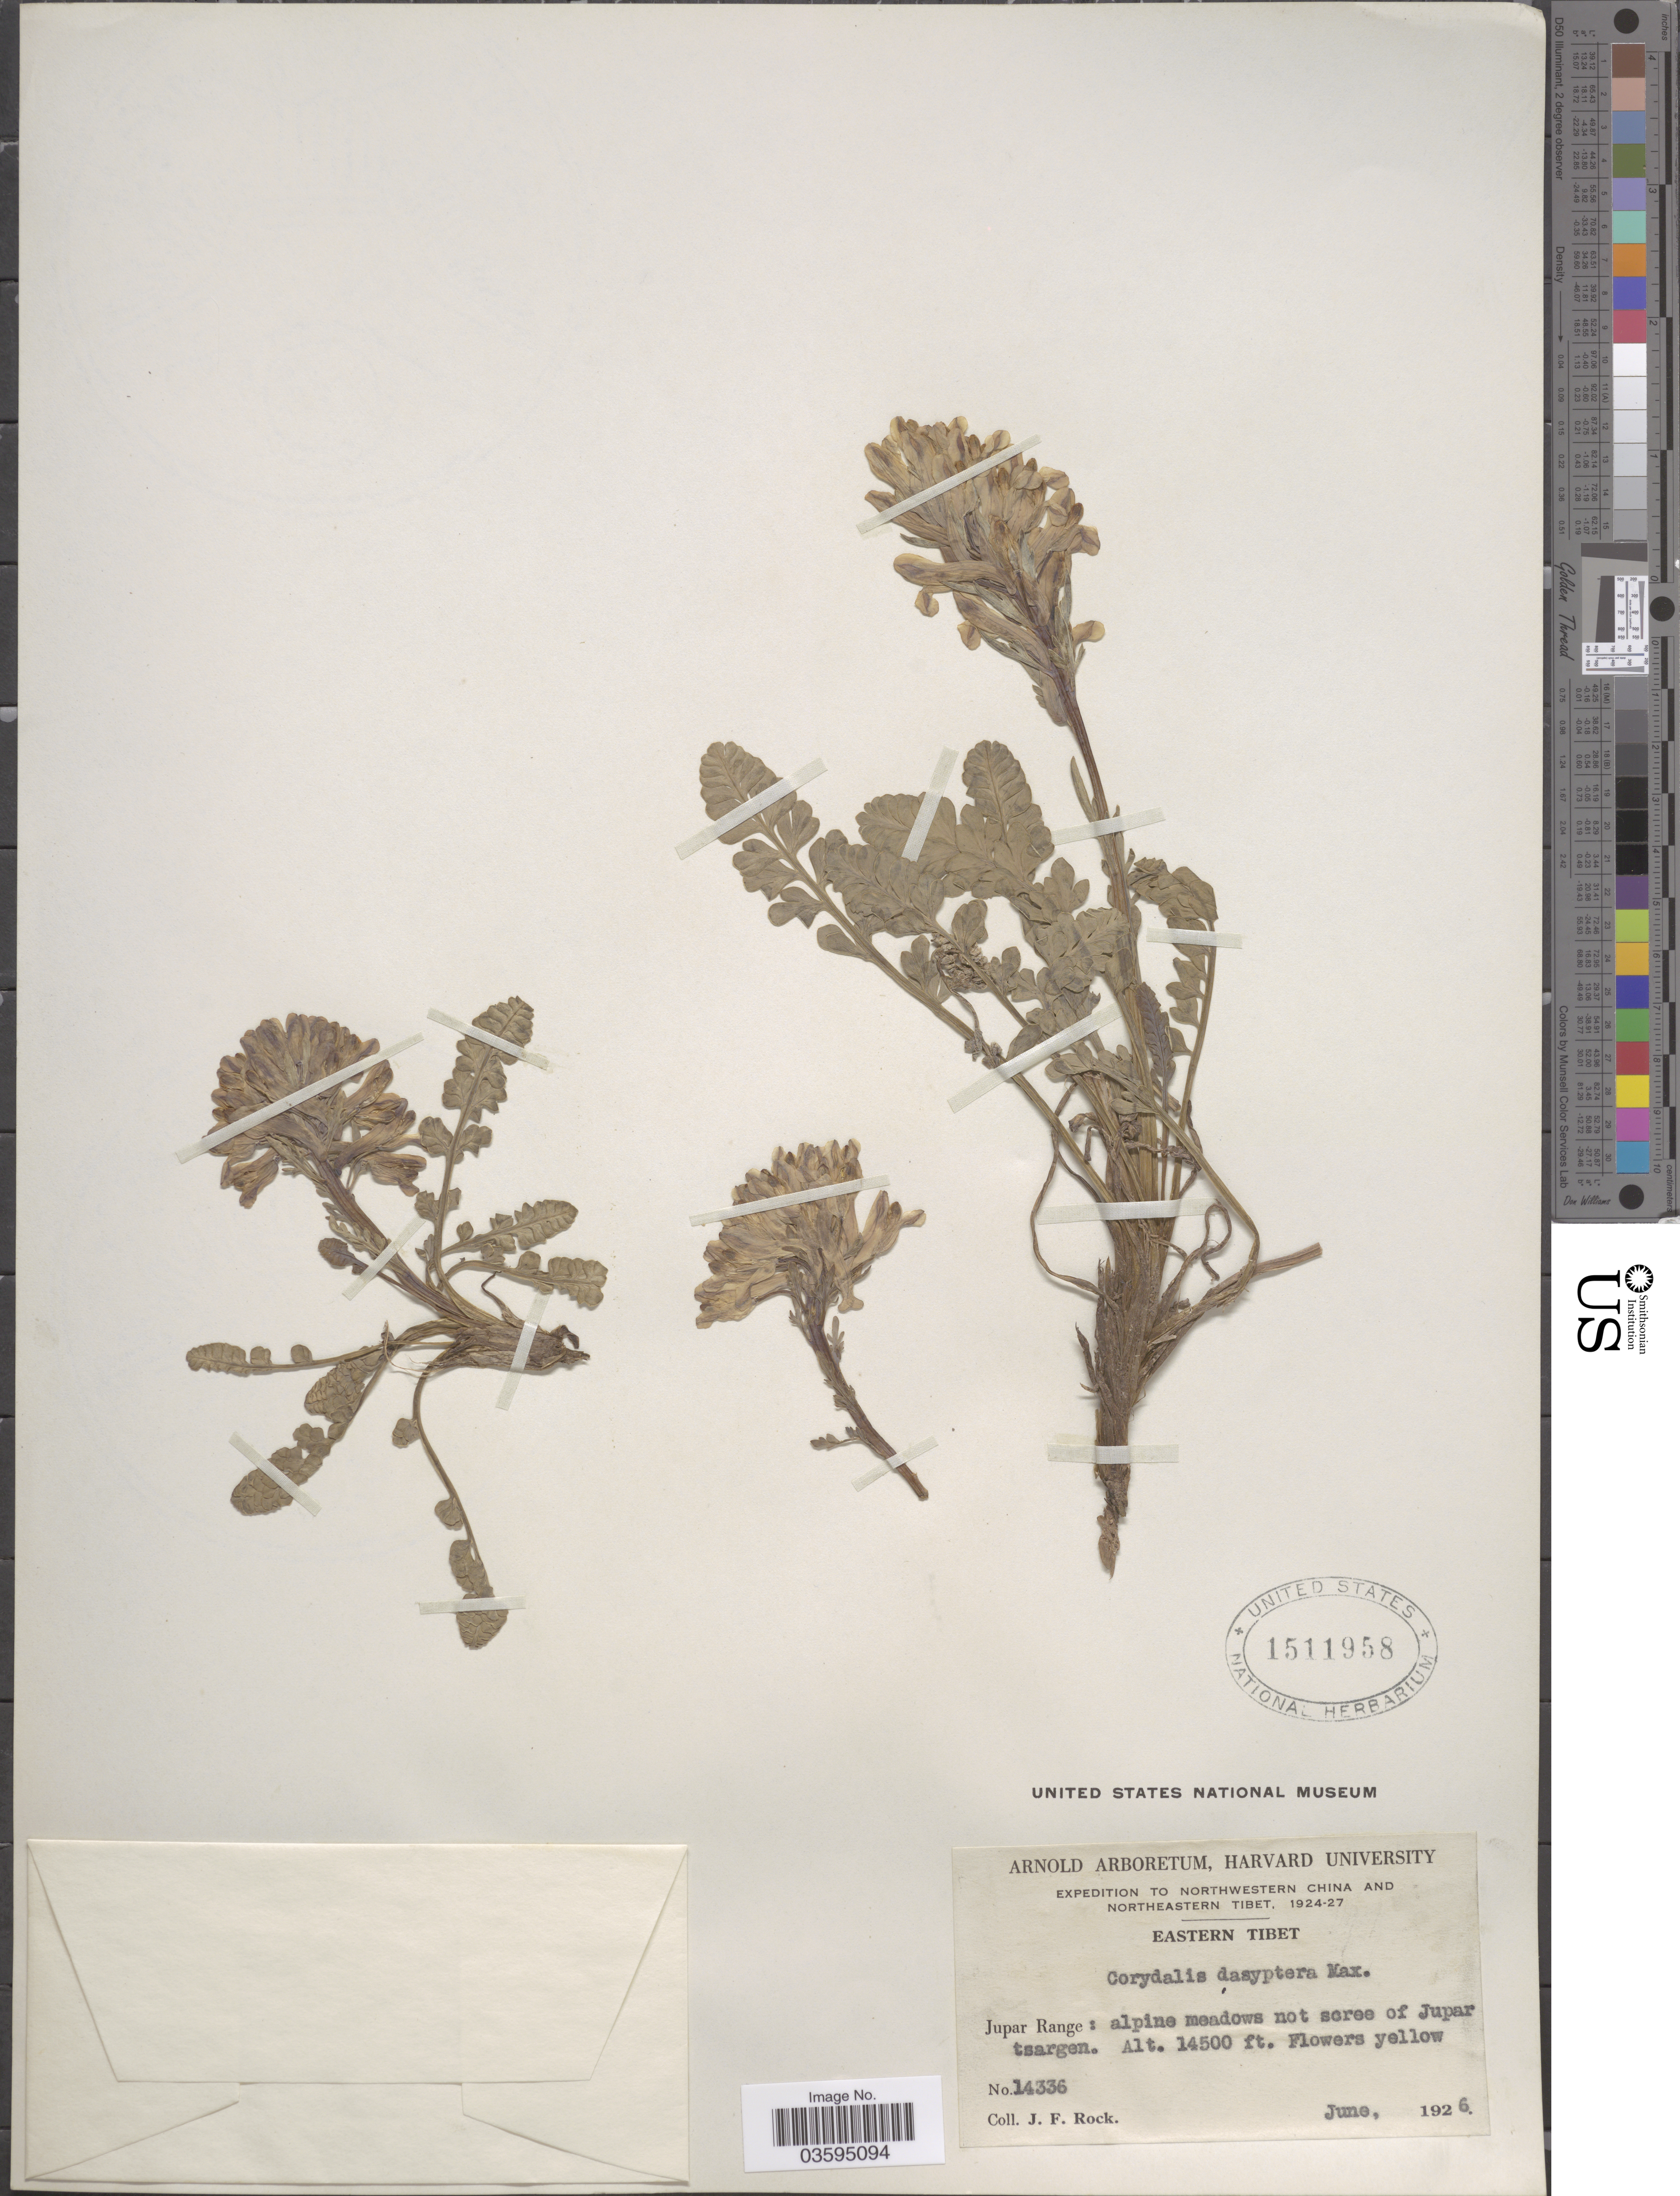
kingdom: Plantae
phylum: Tracheophyta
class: Magnoliopsida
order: Ranunculales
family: Papaveraceae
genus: Corydalis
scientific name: Corydalis dasyptera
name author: Maxim.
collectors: J. Rock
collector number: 14336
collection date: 1926-06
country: China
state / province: Xizang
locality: Eastern Tibet. Jupar Range: alpine meadows not scree of Jupar tsargen.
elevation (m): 4420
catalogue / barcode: US 1511958